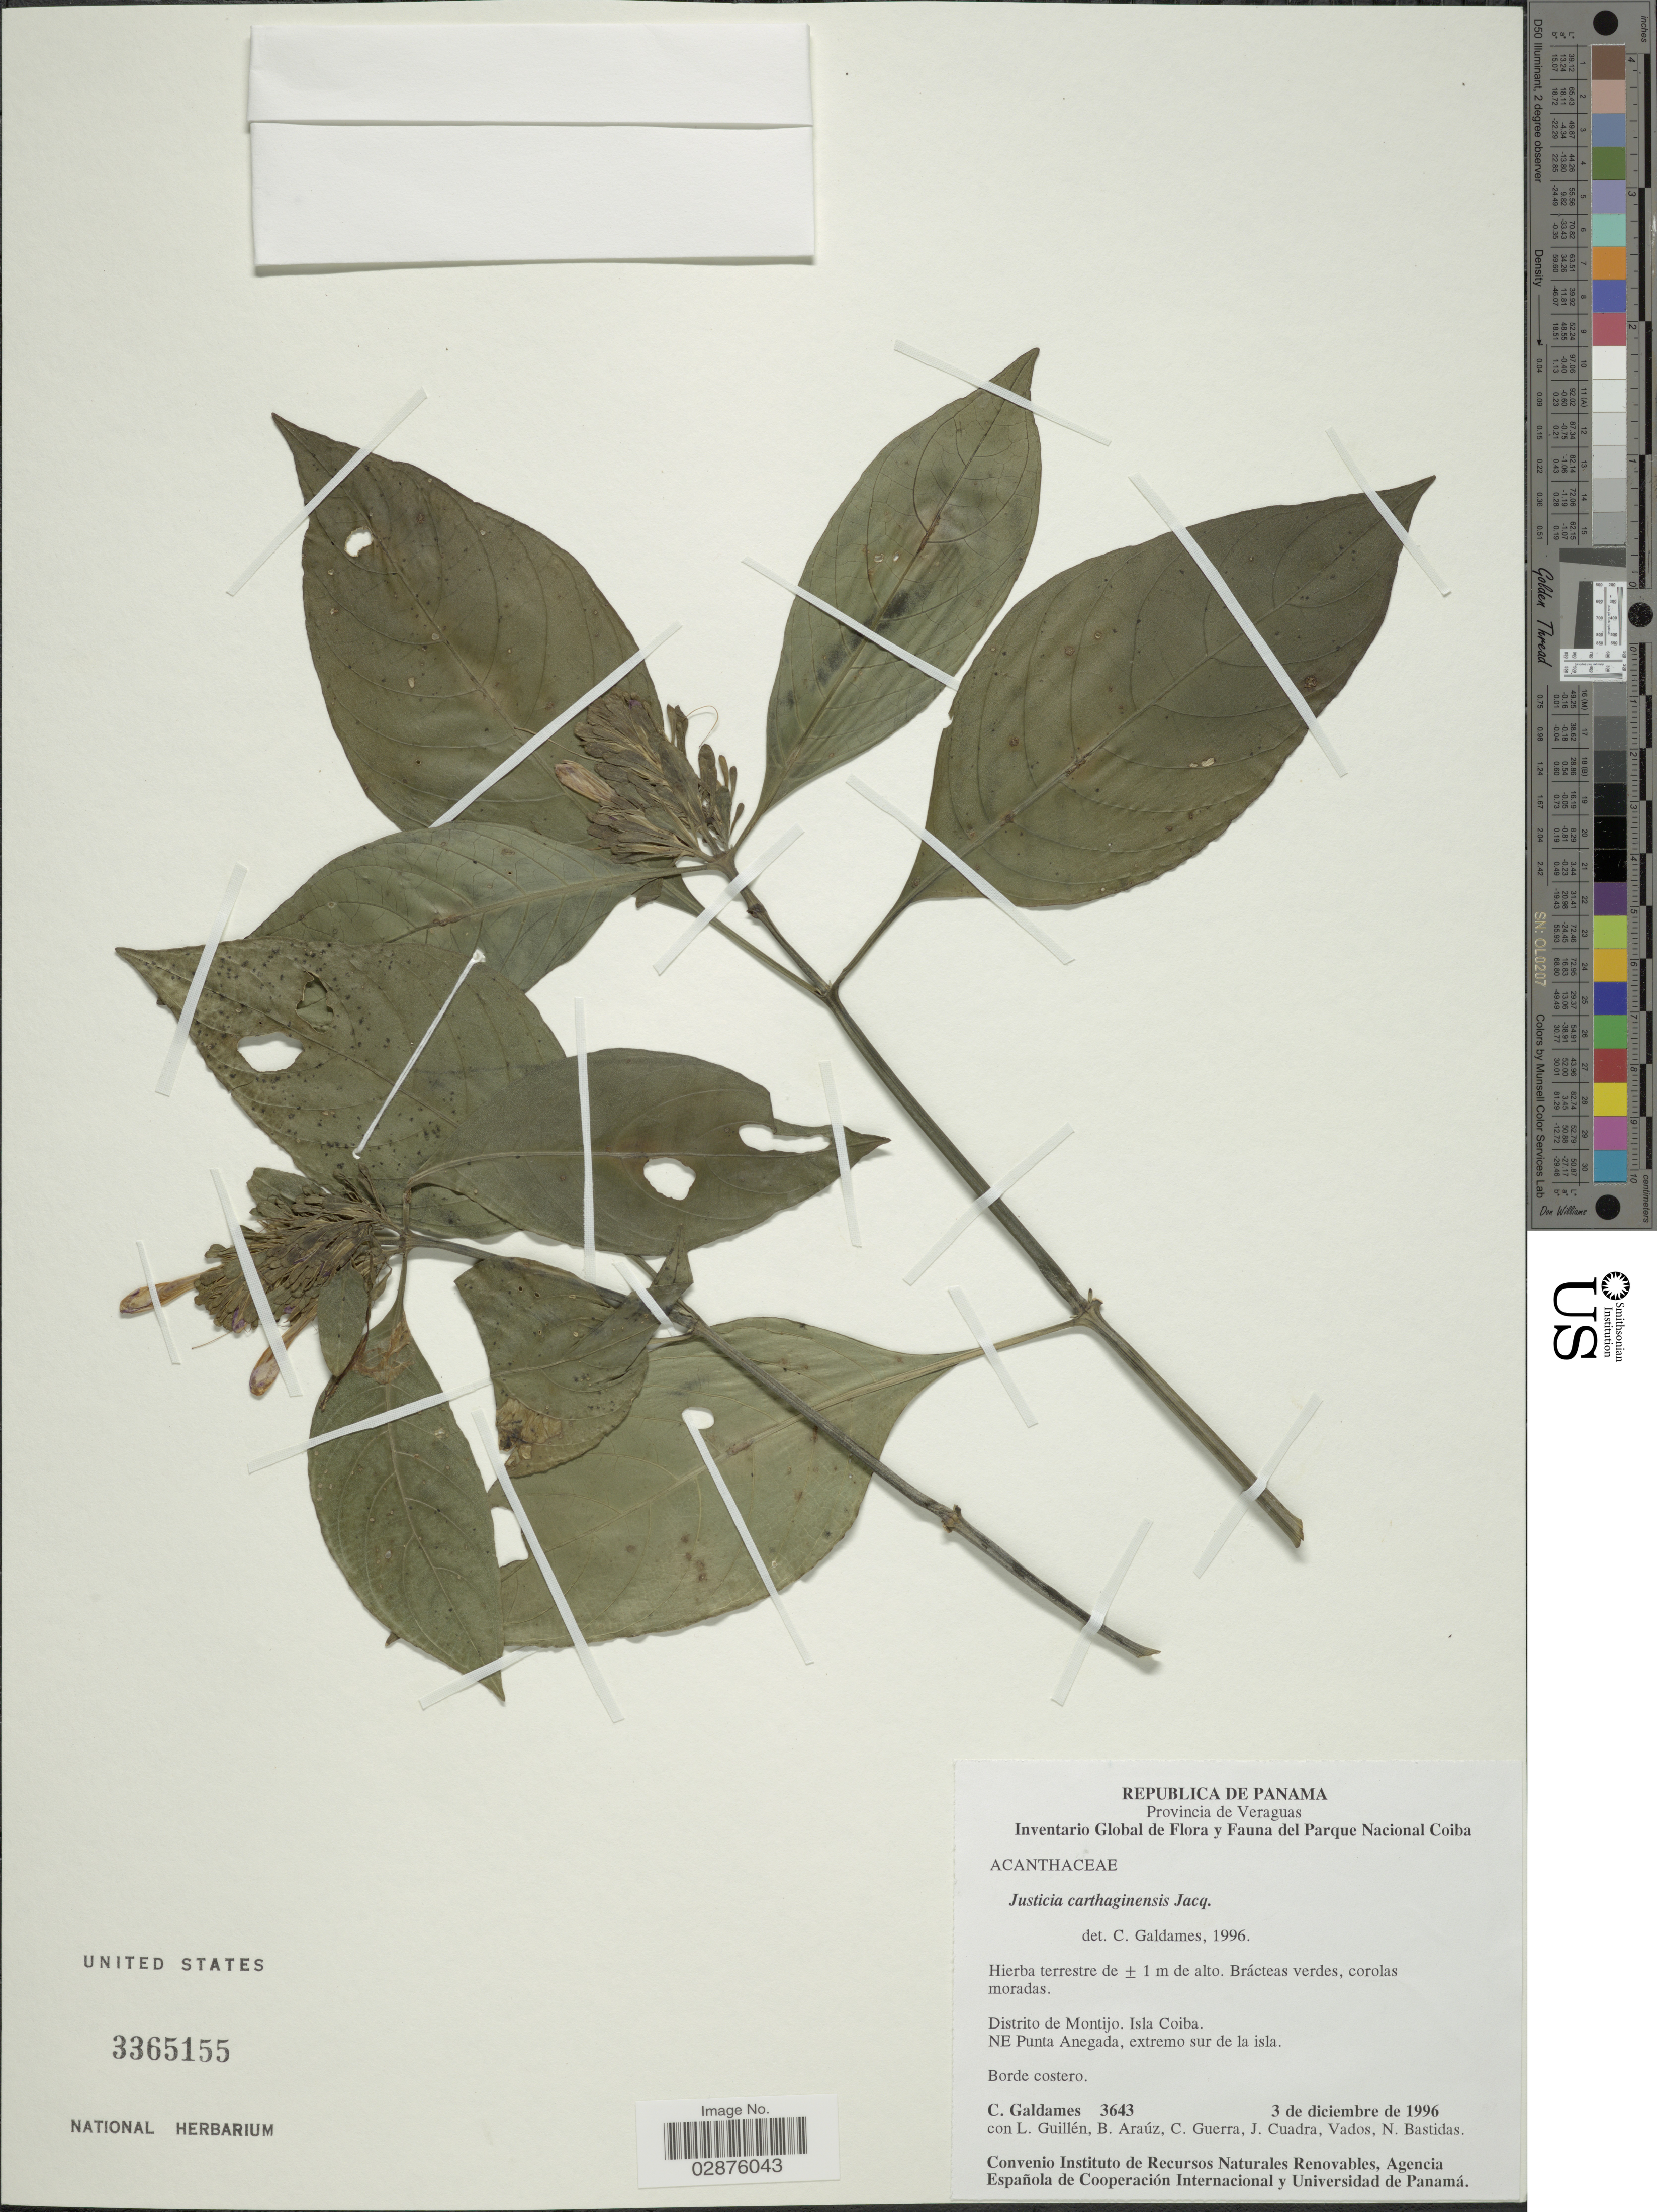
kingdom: Plantae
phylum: Tracheophyta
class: Magnoliopsida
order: Lamiales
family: Acanthaceae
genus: Justicia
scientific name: Justicia carthaginensis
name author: Jacq.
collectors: C. Galdames, L. Guillén, B. Araúz, C. Guerra & et al.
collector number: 3643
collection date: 1996-12-03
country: Panama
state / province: Veraguas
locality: Provincia de Veraguas, Distrito de Montijo, Isla Coiba, NE Punta Anegada, extremo sur de la isla, Parque Nacional Coiba.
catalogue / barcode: US 3365155